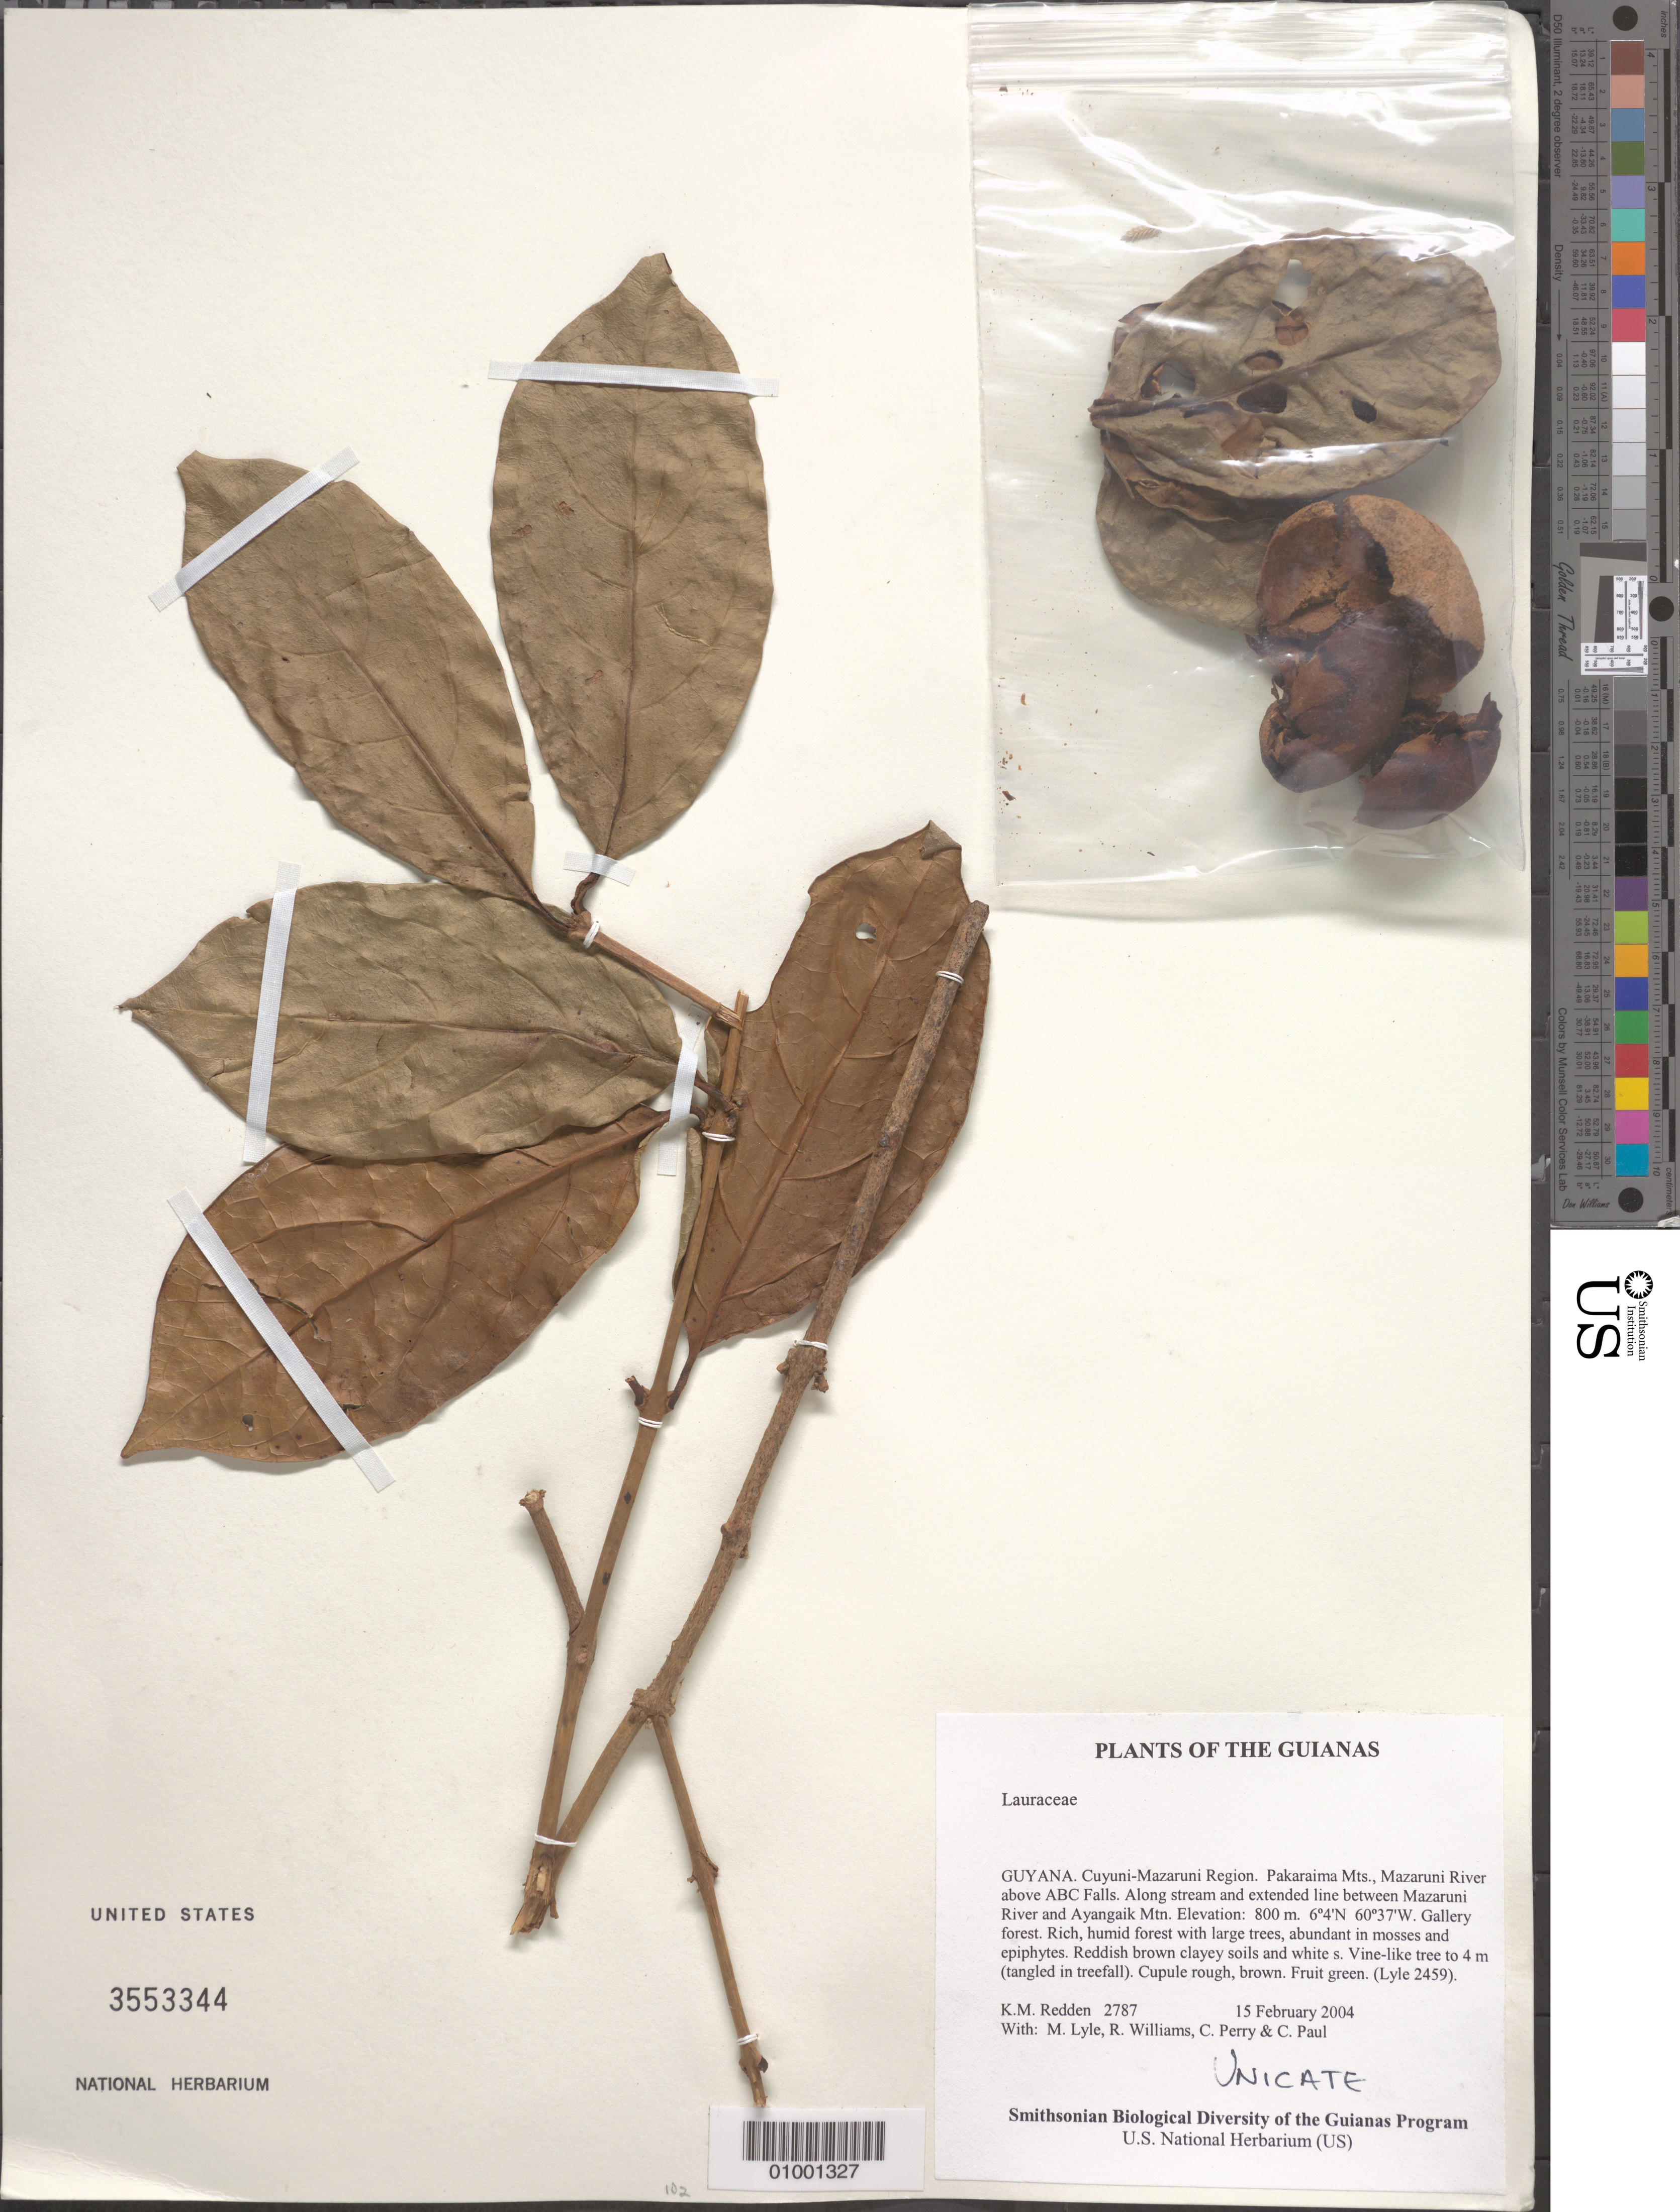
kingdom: Plantae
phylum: Tracheophyta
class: Magnoliopsida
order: Laurales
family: Lauraceae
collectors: K. M. Redden, M. Lyle, R. Williams, C. Perry & C. Paul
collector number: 2787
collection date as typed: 15 February 2004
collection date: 2004-02-15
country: Guyana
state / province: Cuyuni-Mazaruni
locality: Pakaraima Mts., Mazaruni River above ABC Falls. Along stream and extended line between Mazaruni River and Ayangaik Mtn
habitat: Gallery forest. Rich, humid forest with large trees, abundant in mosses, epiphytes. Reddish brown clayey soils and white sand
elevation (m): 800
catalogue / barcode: US 3553344